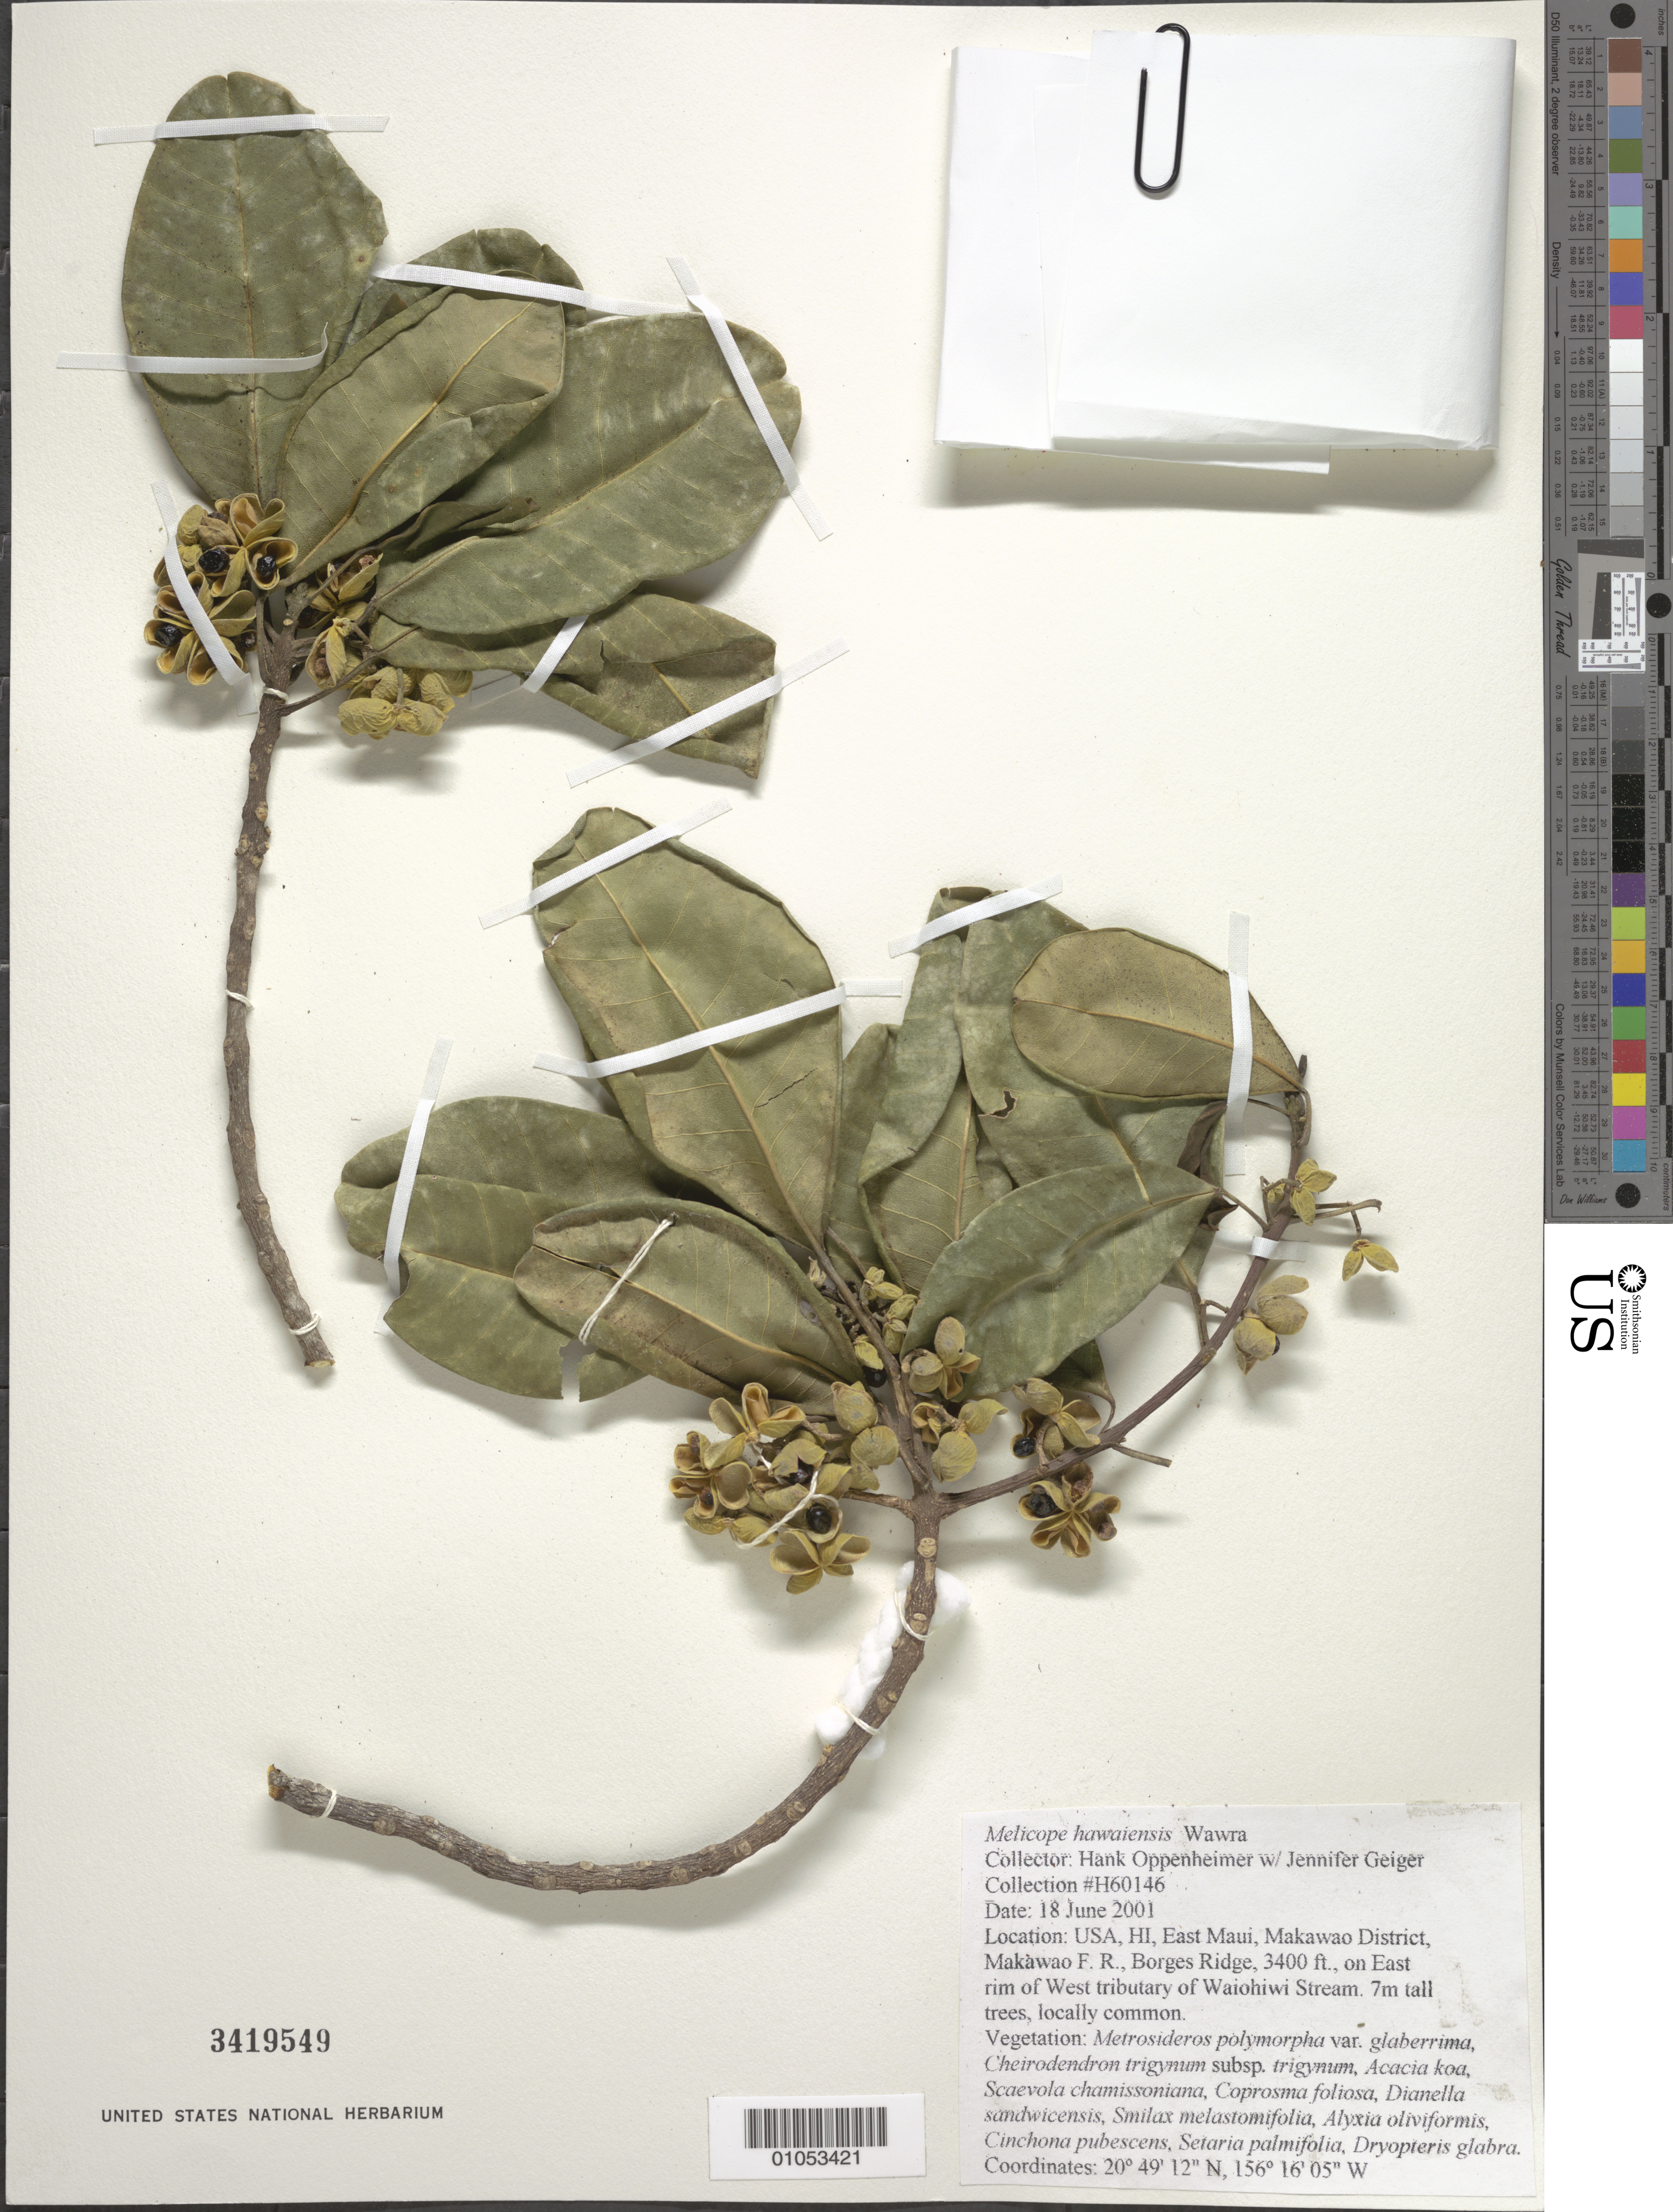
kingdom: Plantae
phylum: Tracheophyta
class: Magnoliopsida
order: Sapindales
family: Rutaceae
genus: Melicope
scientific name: Melicope hawaiensis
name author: (Wawra) T.G. Hartley & B.C. Stone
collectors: H. L. Oppenheimer & J. Geiger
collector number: H60146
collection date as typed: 18 Jun 2001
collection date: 2001-06-18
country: United States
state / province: Hawaii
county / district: Maui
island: Maui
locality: East Maui, Makawao District, Makawao F.R. Borges Ridge, on east rim of West tributary of Waiohiwi Stream.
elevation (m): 1036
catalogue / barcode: US 3419549